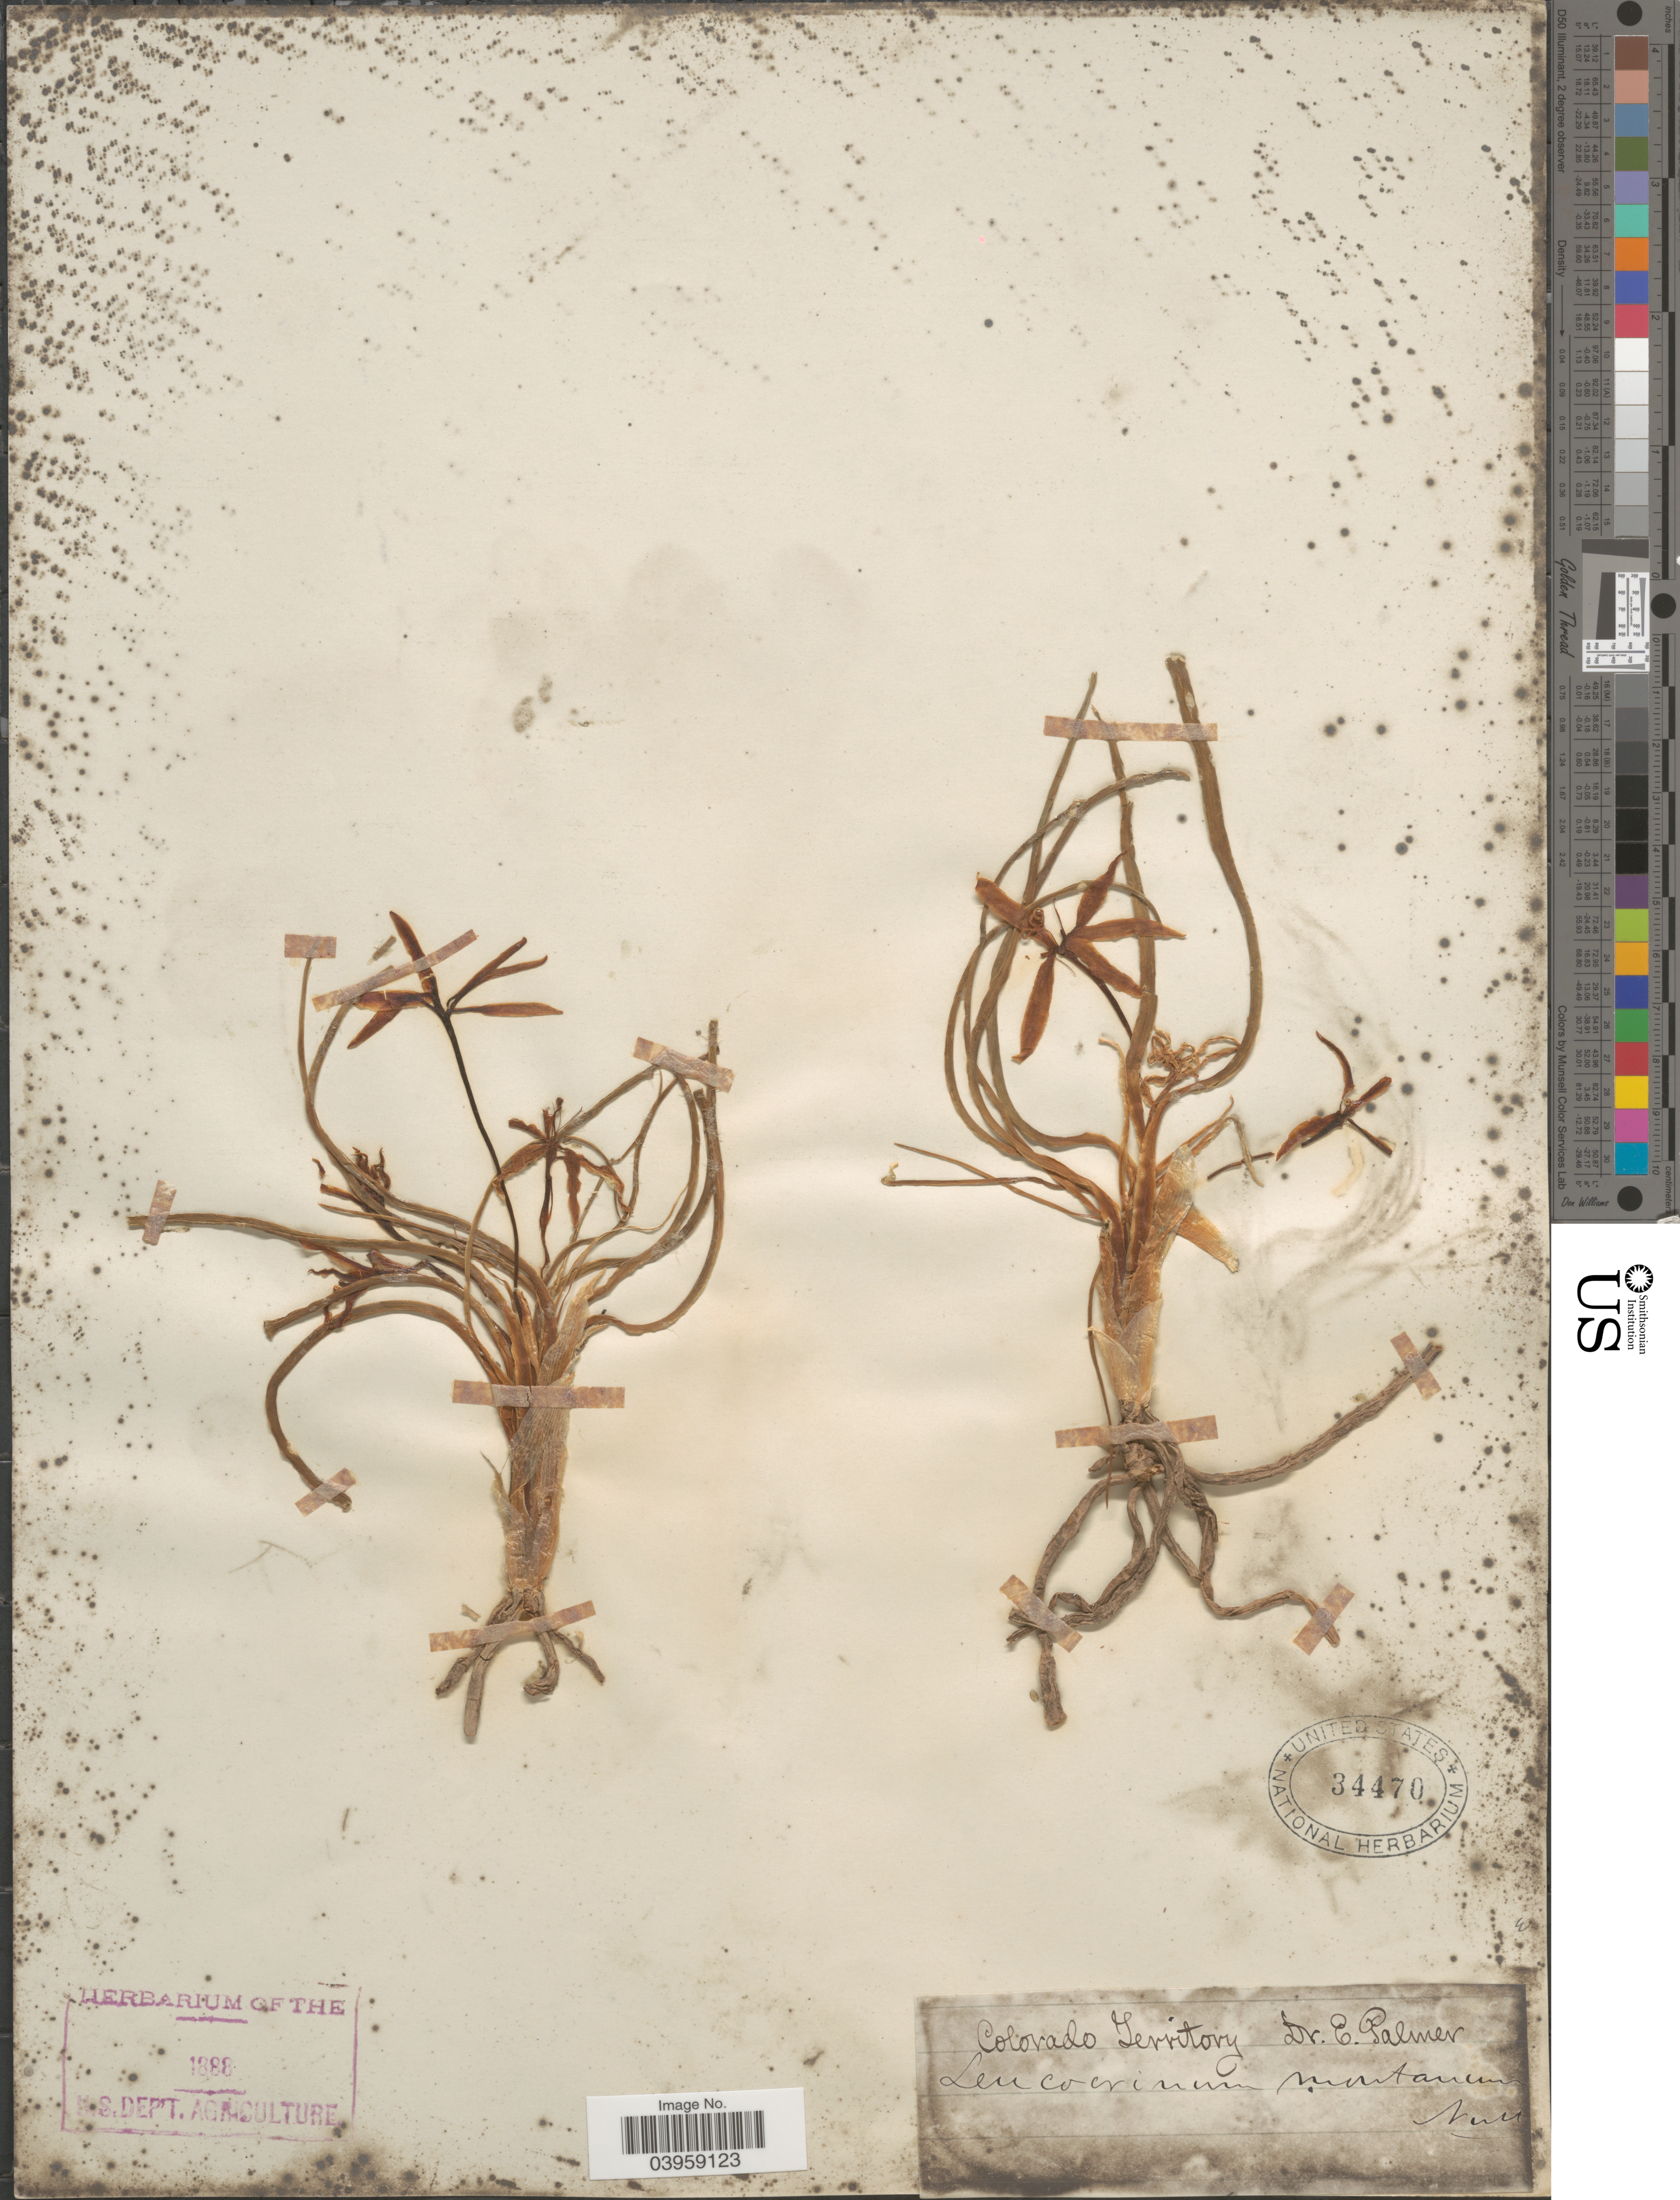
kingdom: Plantae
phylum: Tracheophyta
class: Liliopsida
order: Asparagales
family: Asparagaceae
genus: Leucocrinum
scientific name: Leucocrinum montanum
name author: Nutt.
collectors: E. Palmer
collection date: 1888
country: United States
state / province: Colorado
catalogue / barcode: US 34470